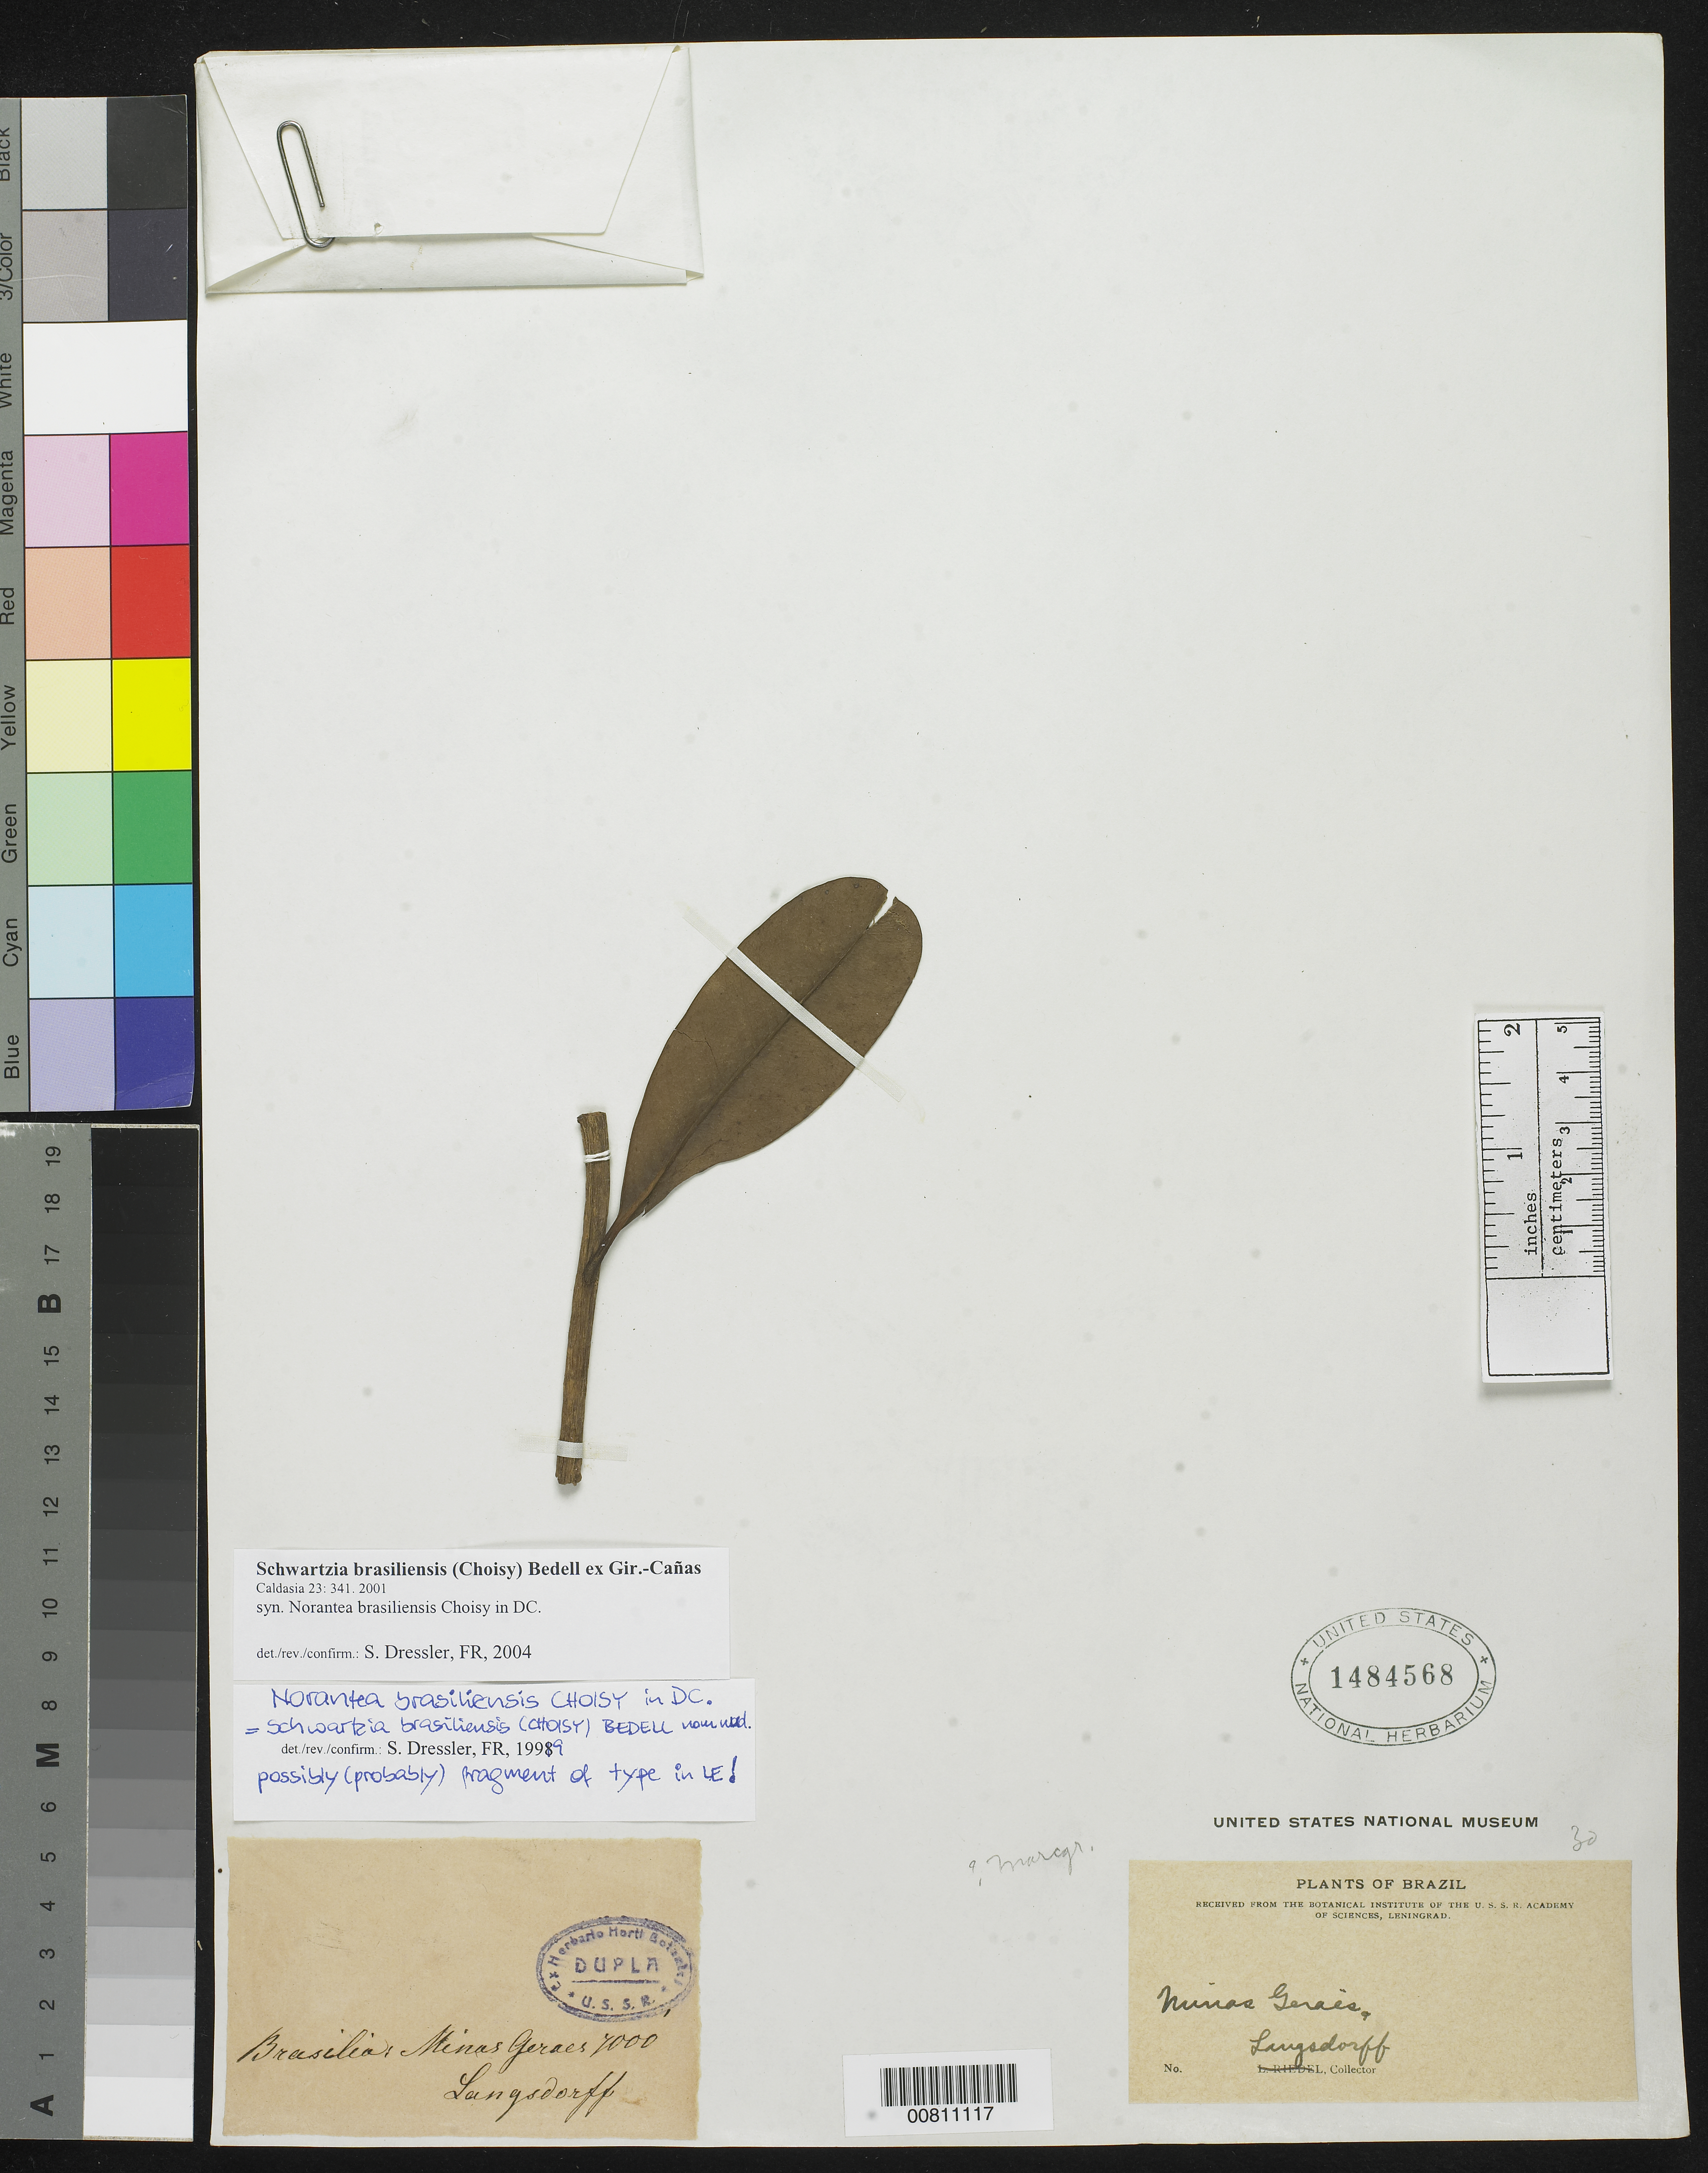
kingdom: Plantae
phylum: Tracheophyta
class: Magnoliopsida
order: Ericales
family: Marcgraviaceae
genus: Norantea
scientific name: Norantea brasiliensis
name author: Choisy in DC.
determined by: Dressler, S., (FR), Forschungsinstitut Und Naturmuseum Senckenberg (GERMANY)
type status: Possible Isotype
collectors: G. H. von Langsdorff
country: Brazil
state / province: Minas Gerais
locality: Brasilia: Minas Geraes.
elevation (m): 2134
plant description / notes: Possibly (probably) fragment of type in LE.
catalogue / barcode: US 1484568